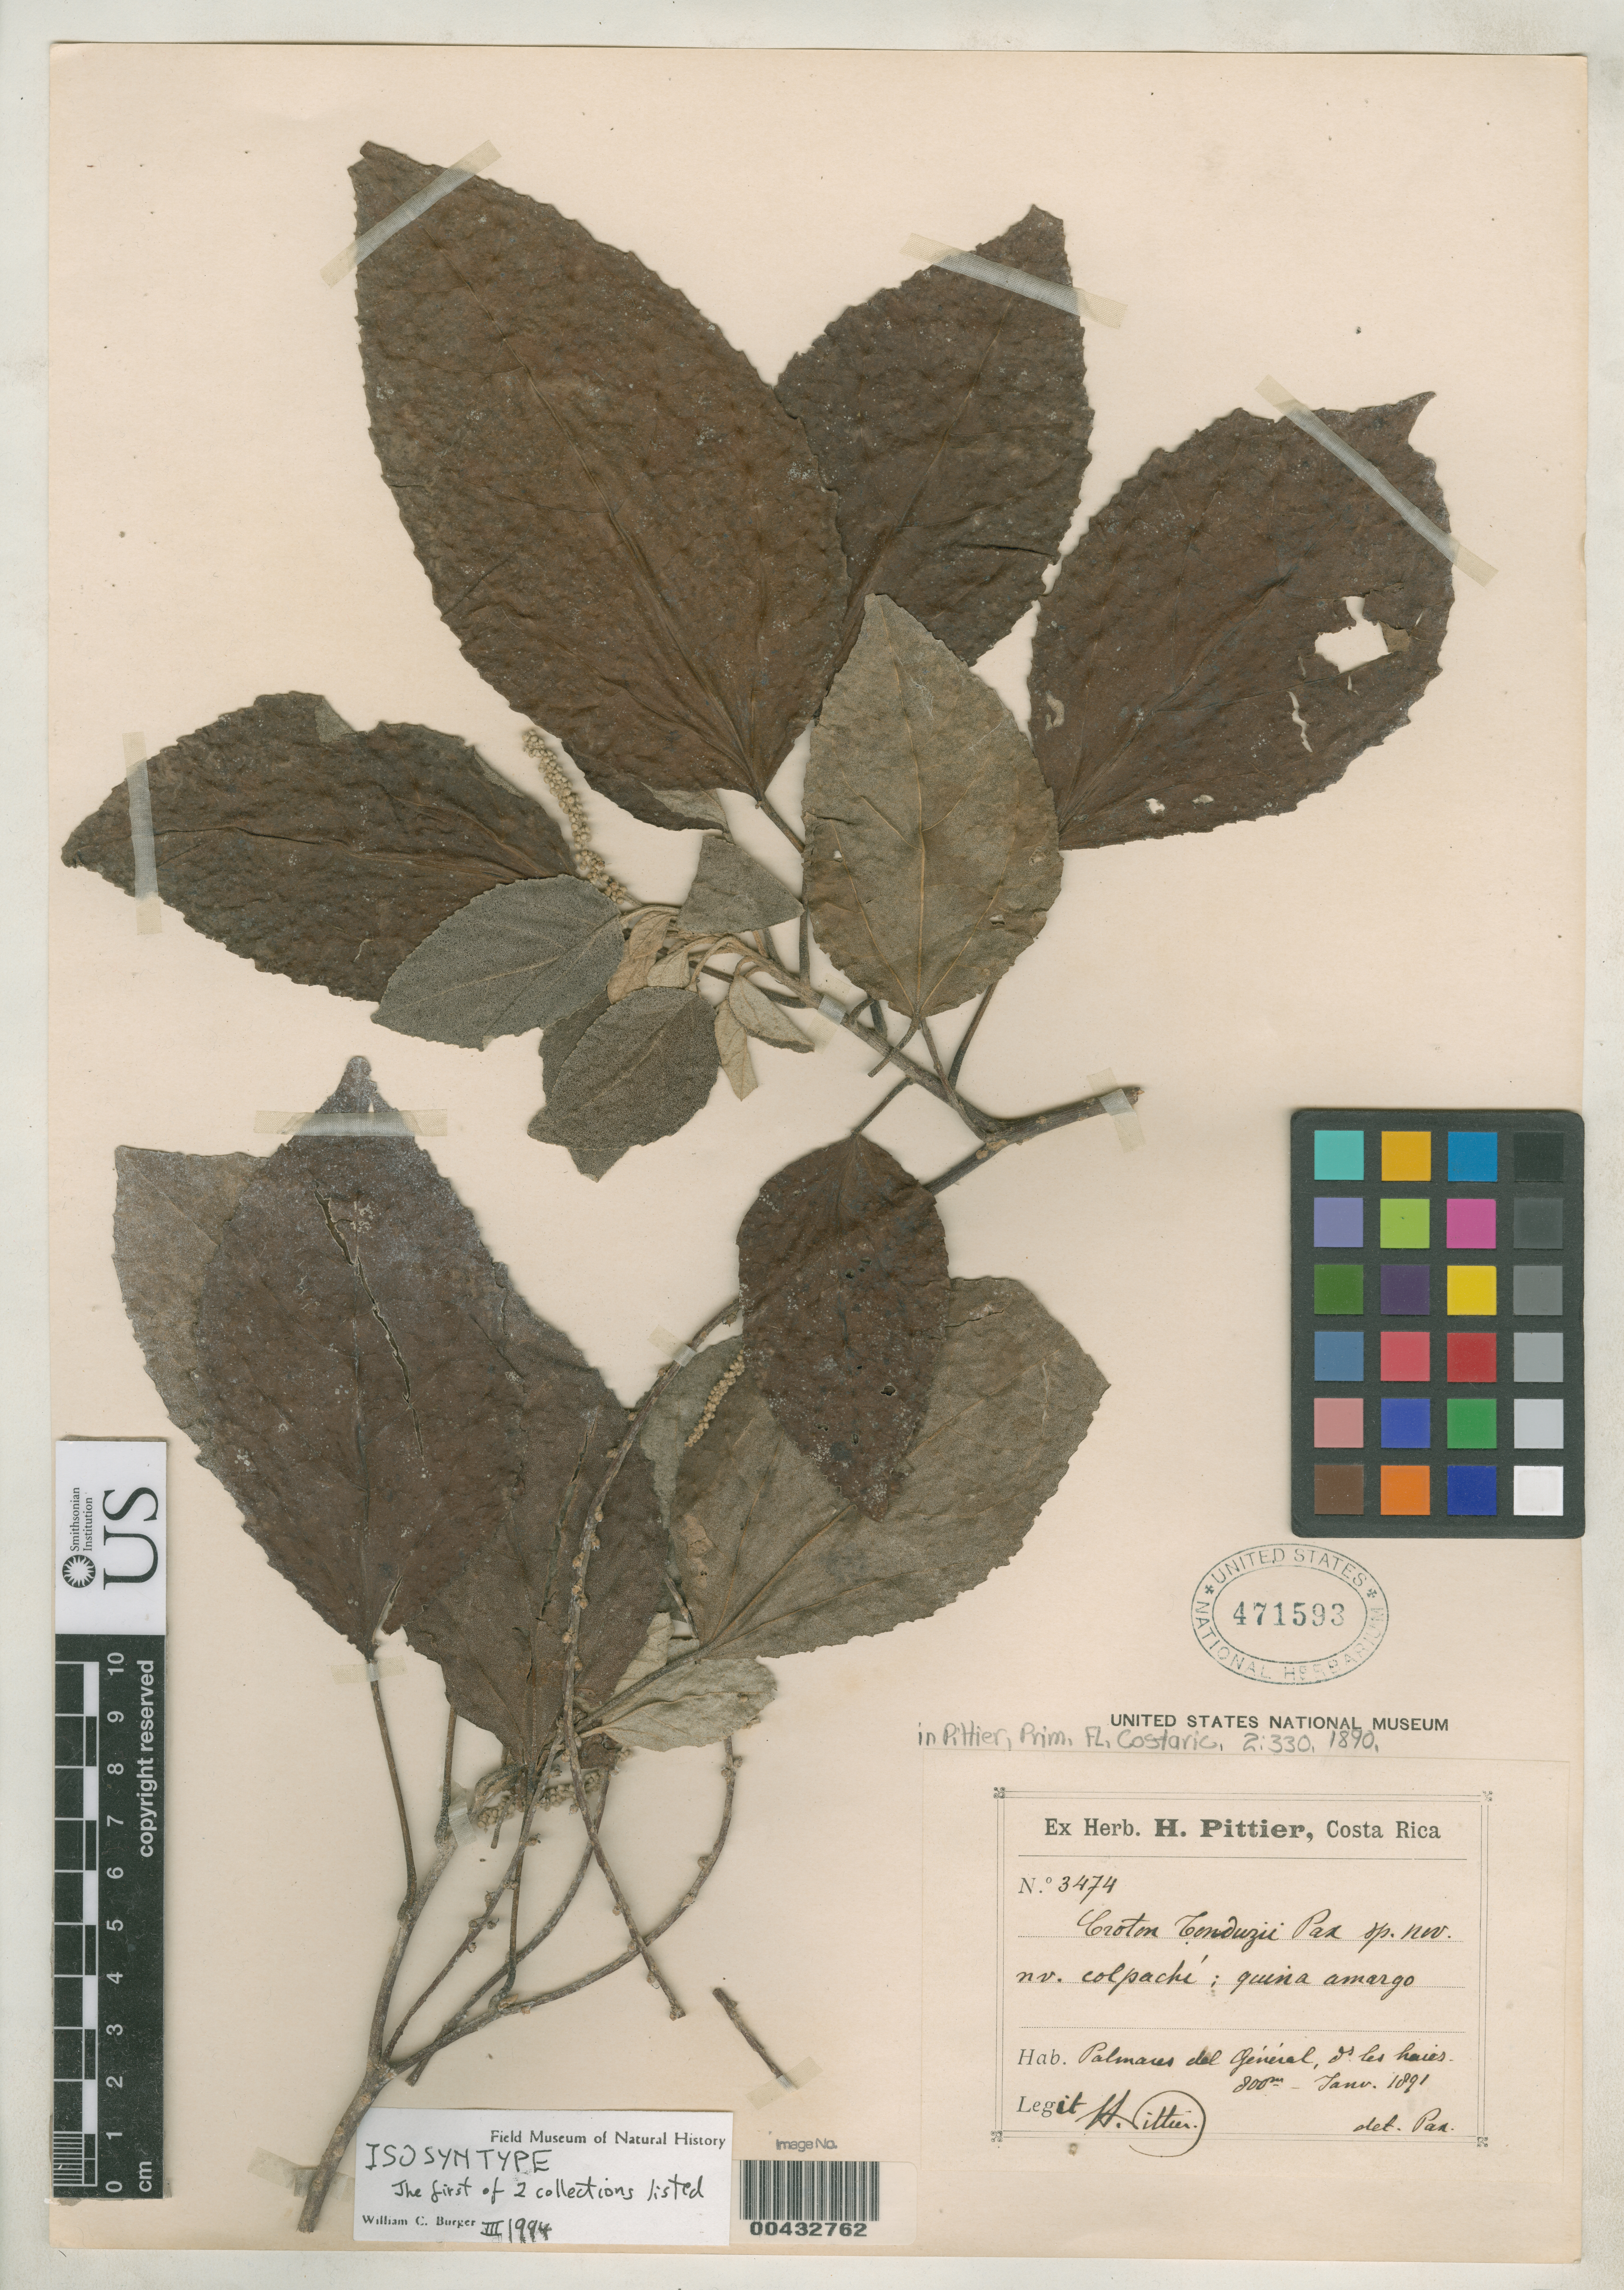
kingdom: Plantae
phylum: Tracheophyta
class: Magnoliopsida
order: Malpighiales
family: Euphorbiaceae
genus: Croton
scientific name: Croton tonduzii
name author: Pax in Pittier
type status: Isosyntype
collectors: H. F. Pittier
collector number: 3474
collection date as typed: Jan 1891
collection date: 1891-01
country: Costa Rica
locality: Palmares del General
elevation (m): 800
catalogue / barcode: US 471593